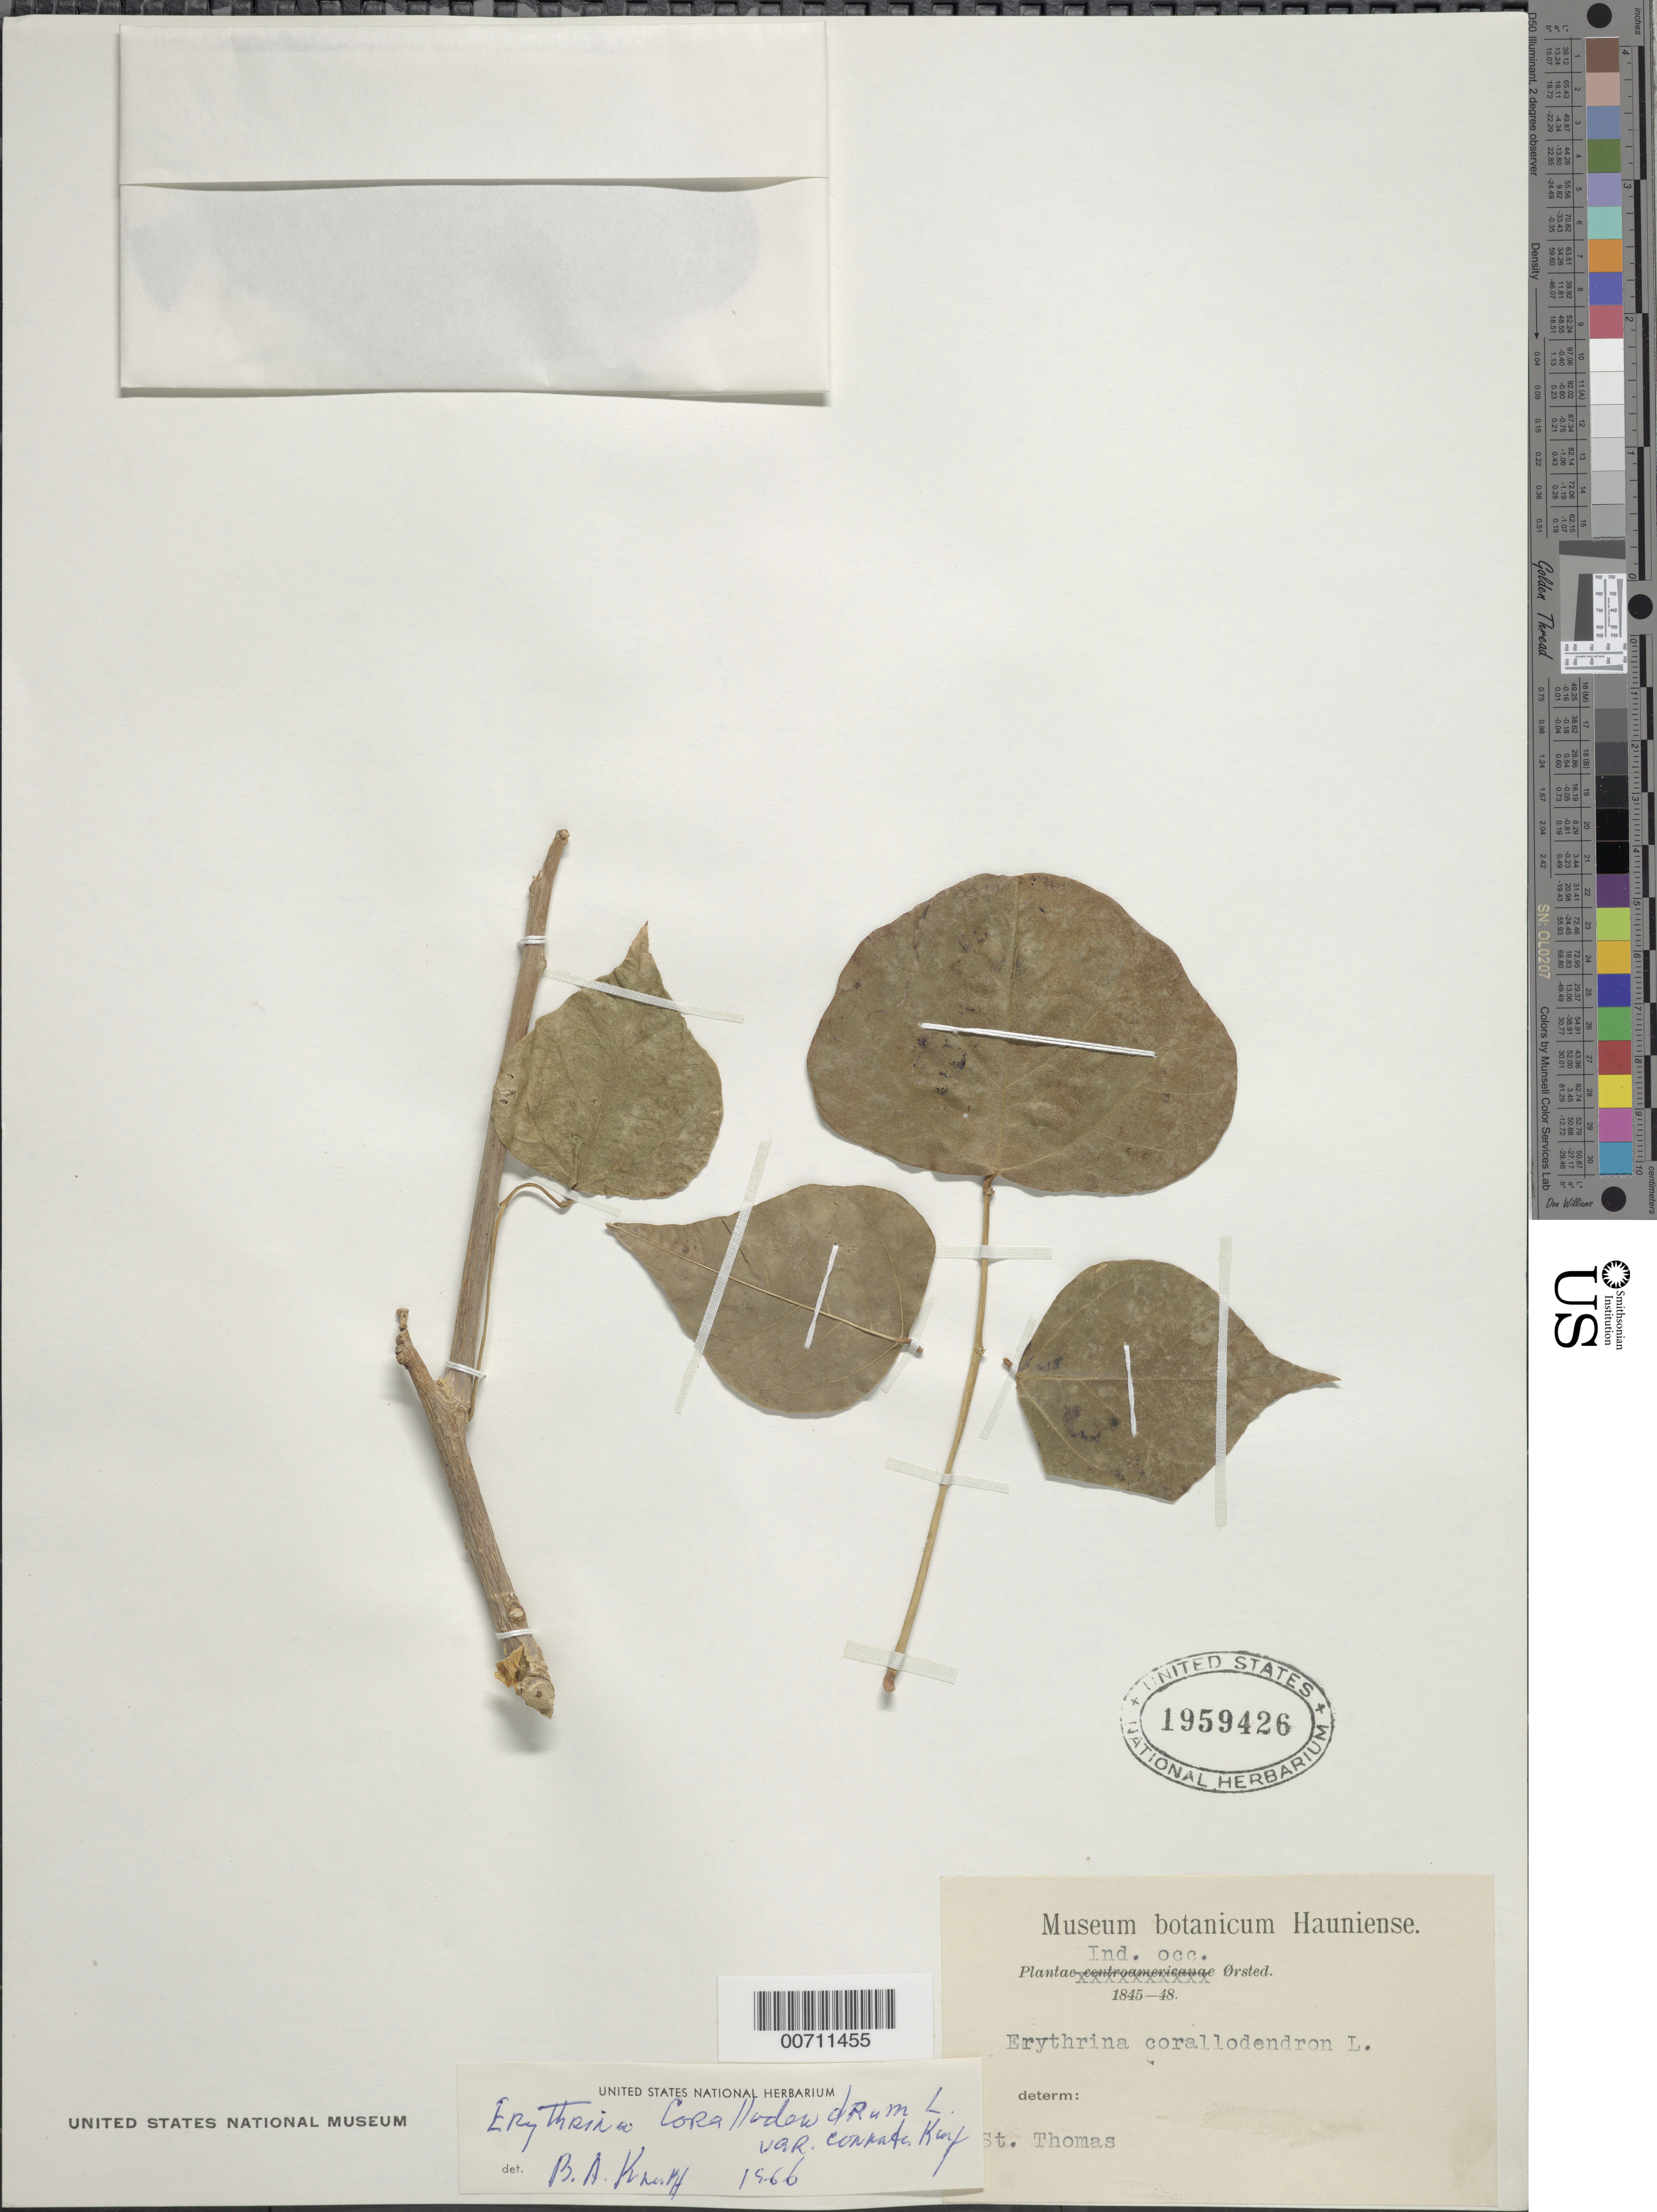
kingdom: Plantae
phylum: Tracheophyta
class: Magnoliopsida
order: Fabales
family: Fabaceae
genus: Erythrina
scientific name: Erythrina corallodendron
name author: L.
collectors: A. S. Oersted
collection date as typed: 1845 to -- --- 1848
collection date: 1845/1848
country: U.S. Virgin Islands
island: St. Thomas Island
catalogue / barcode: US 1959426